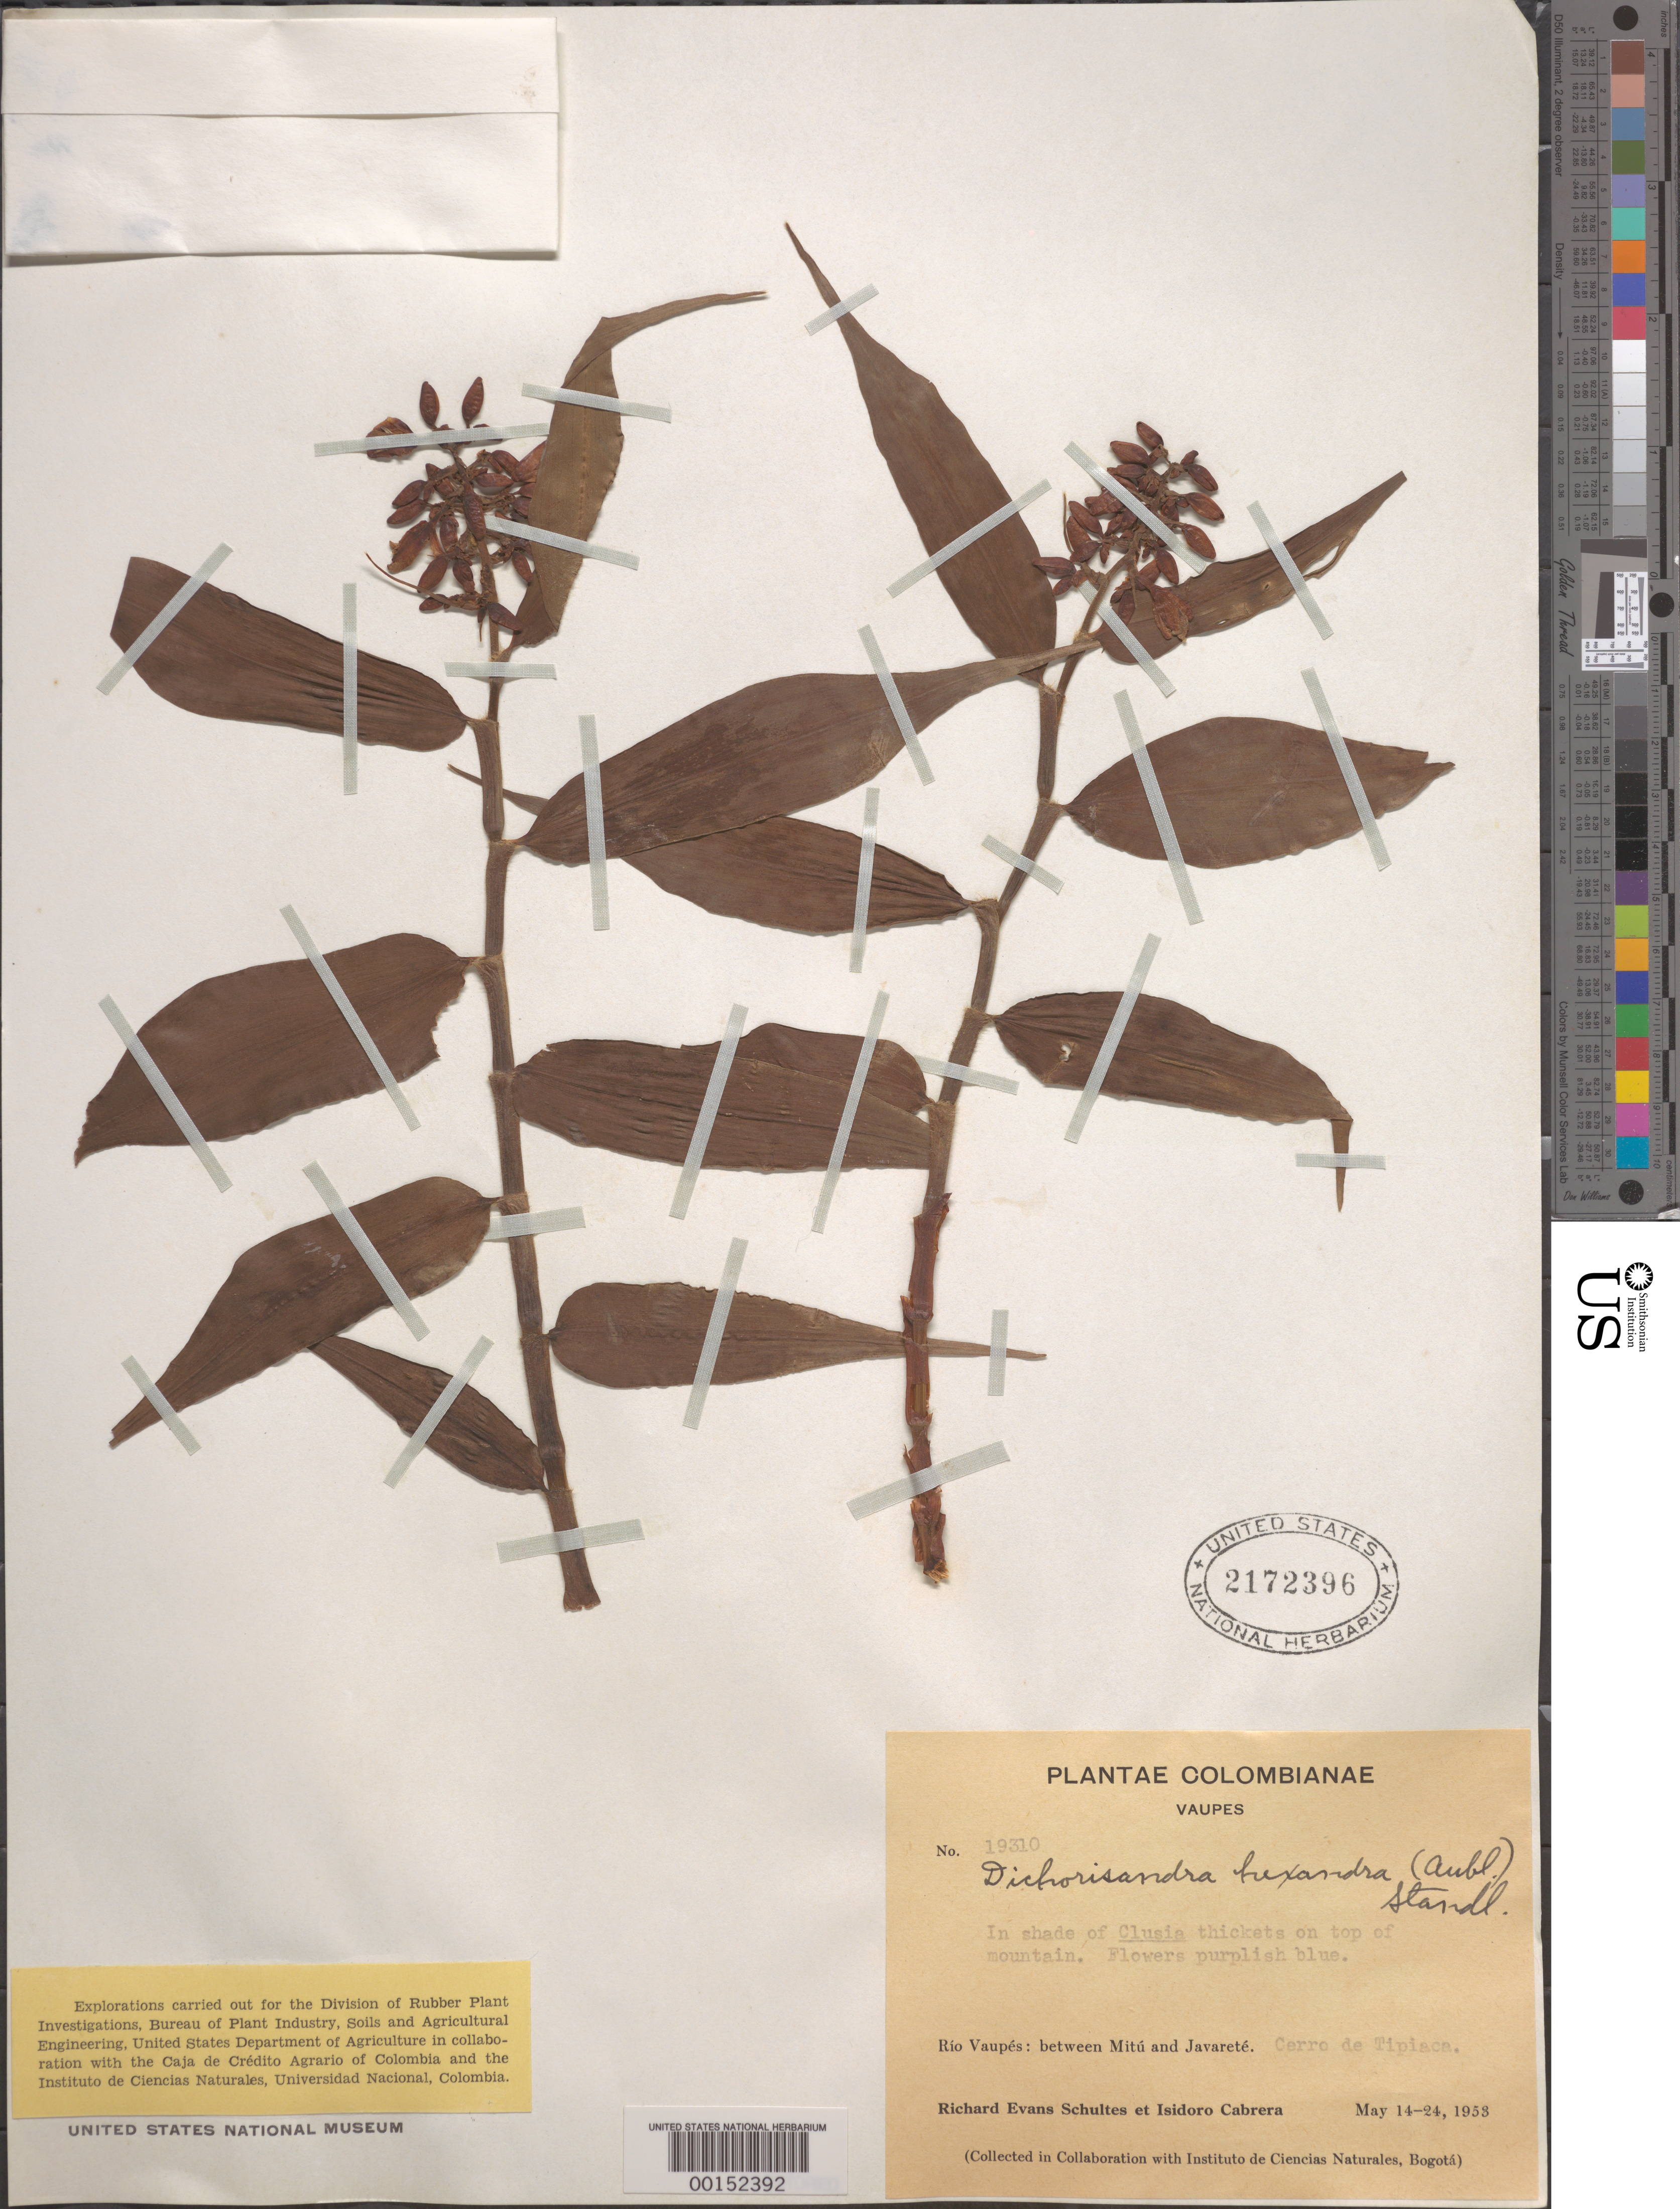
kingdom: Plantae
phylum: Tracheophyta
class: Liliopsida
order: Commelinales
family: Commelinaceae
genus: Dichorisandra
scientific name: Dichorisandra hexandra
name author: (Aubl.) Standl.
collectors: R. E. Schultes & I. Cabrera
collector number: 19310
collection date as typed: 14 May 1953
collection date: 1953-05-14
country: Colombia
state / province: Vaupés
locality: Rio Vaupes, between Mitu and Javarete; Cerro de Tipiaca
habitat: Shaded thickets, mountain top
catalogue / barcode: US 2172396